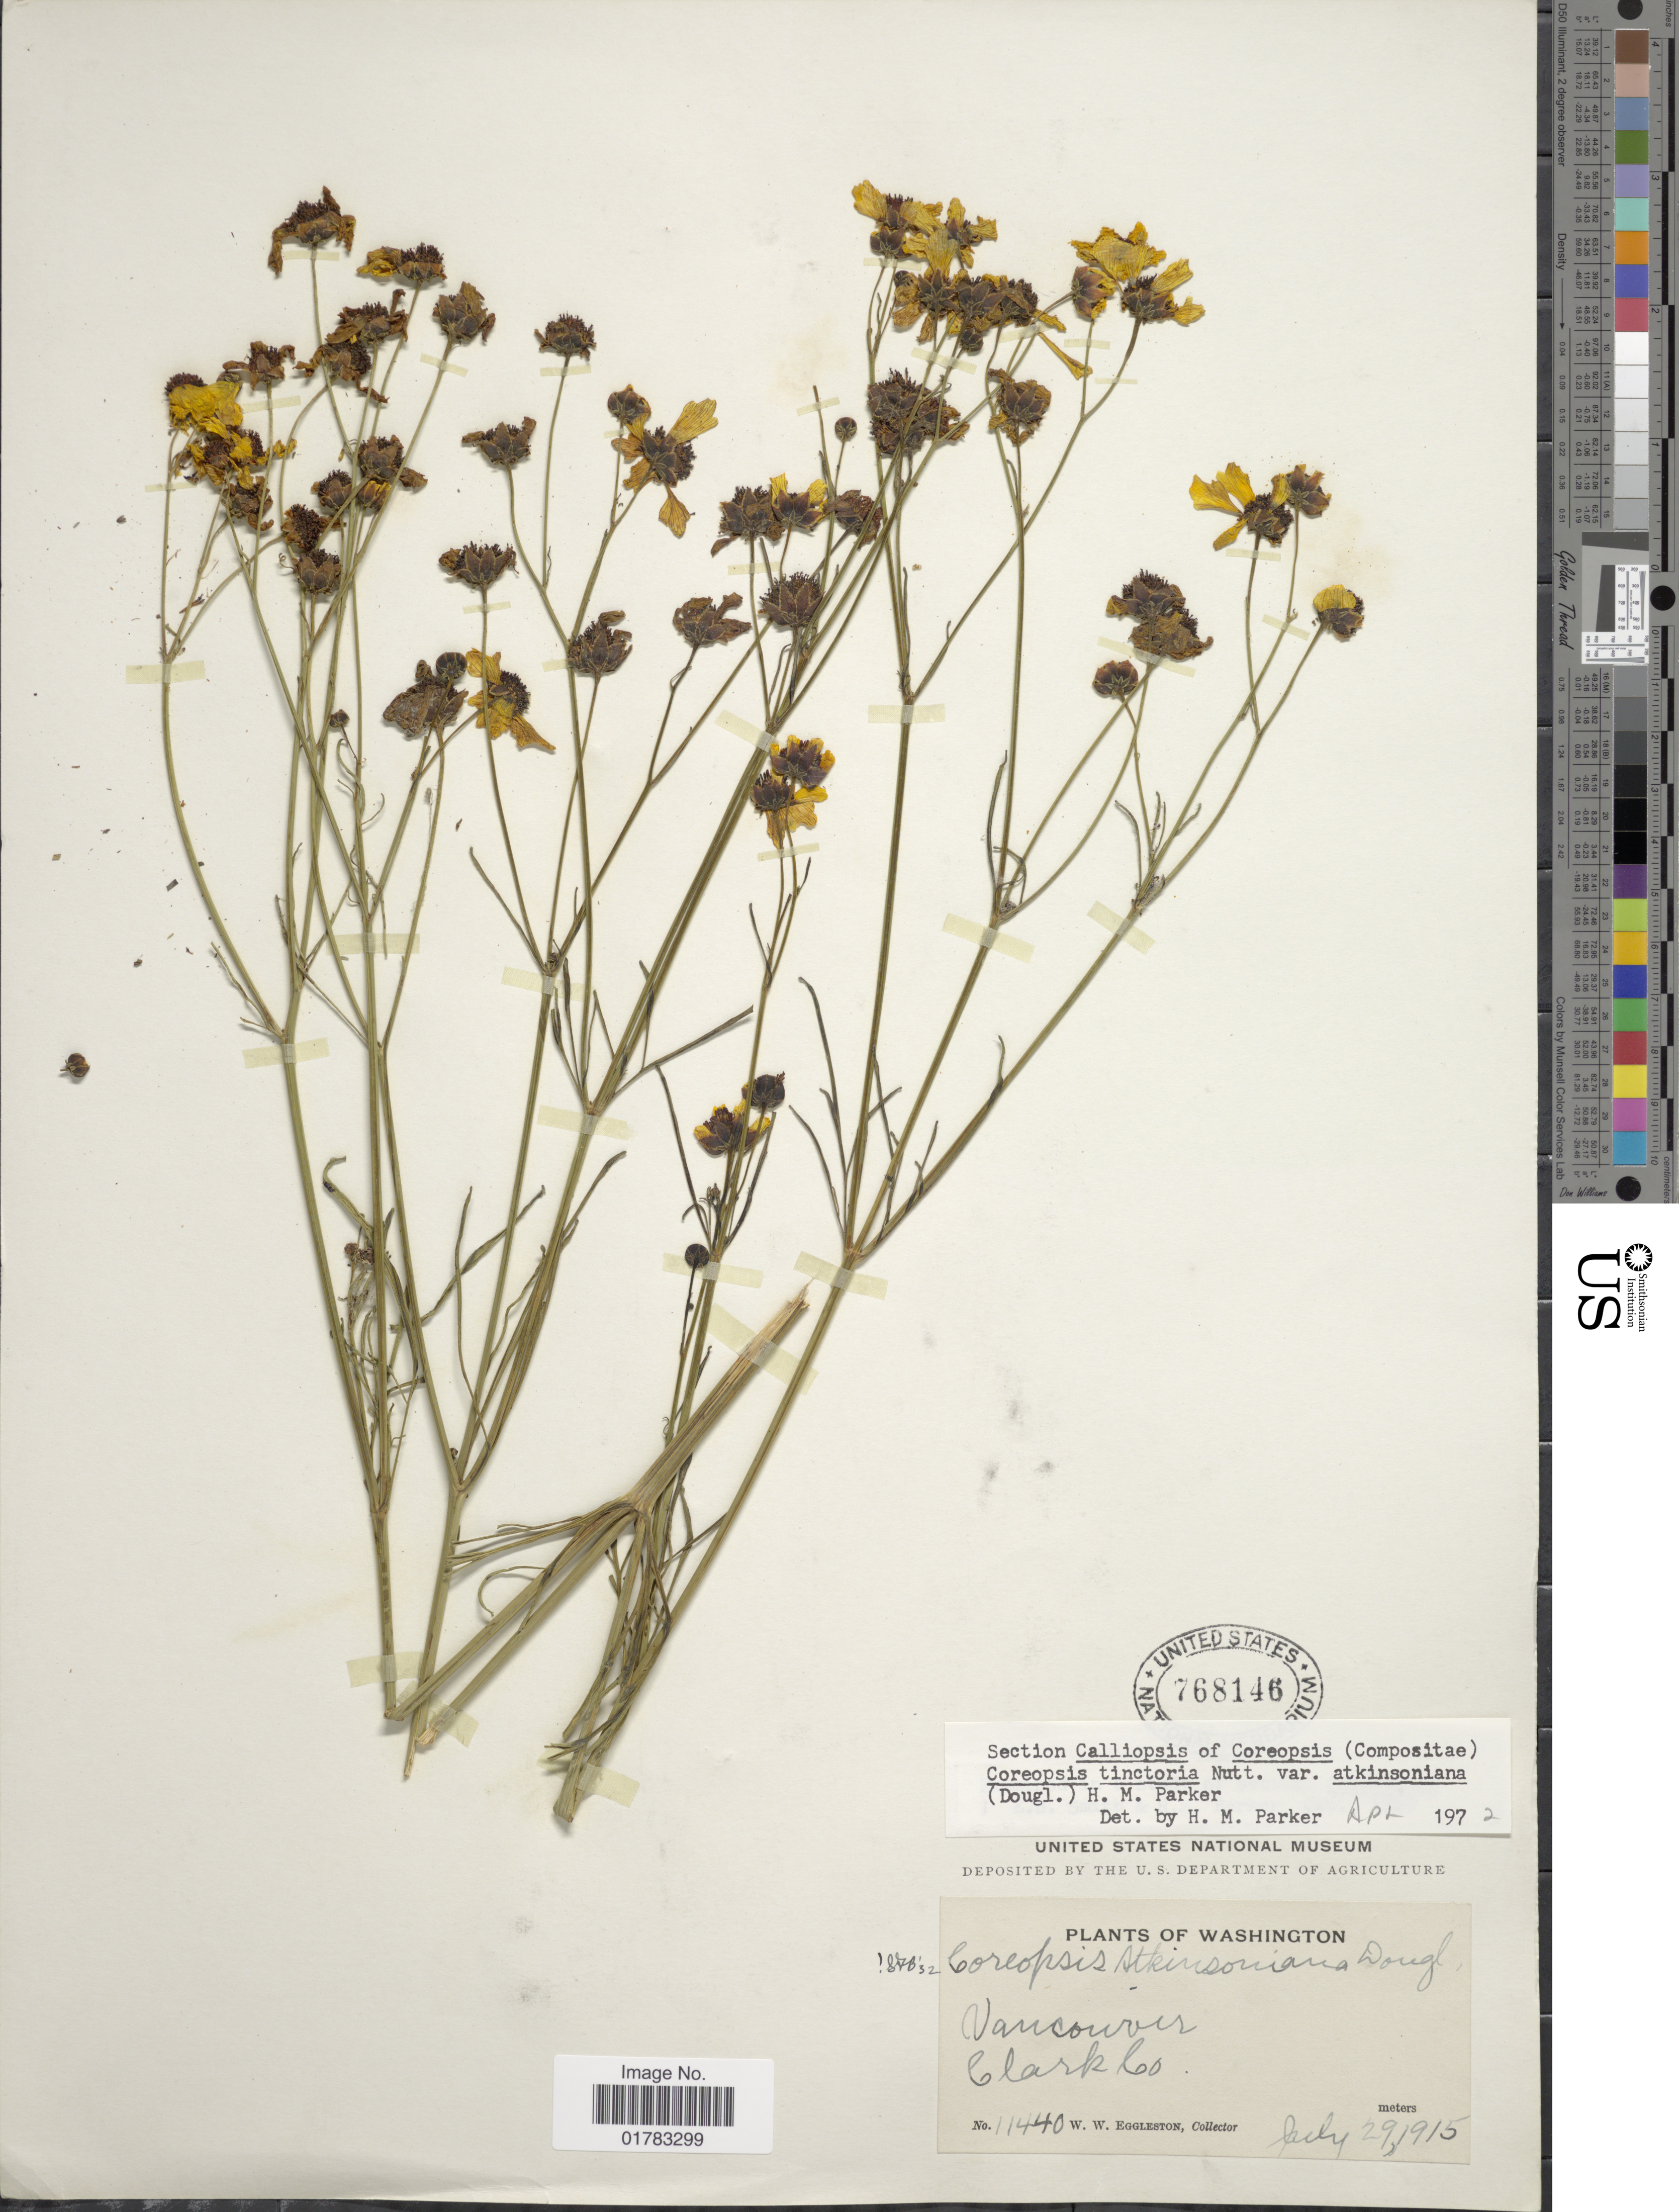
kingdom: Plantae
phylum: Tracheophyta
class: Magnoliopsida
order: Asterales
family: Asteraceae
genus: Coreopsis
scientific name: Coreopsis tinctoria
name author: Nutt.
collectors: W. W. Eggleston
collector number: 11440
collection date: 1915-07-29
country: United States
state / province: Washington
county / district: Clark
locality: Vancouver Clark Co.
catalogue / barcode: US 768146